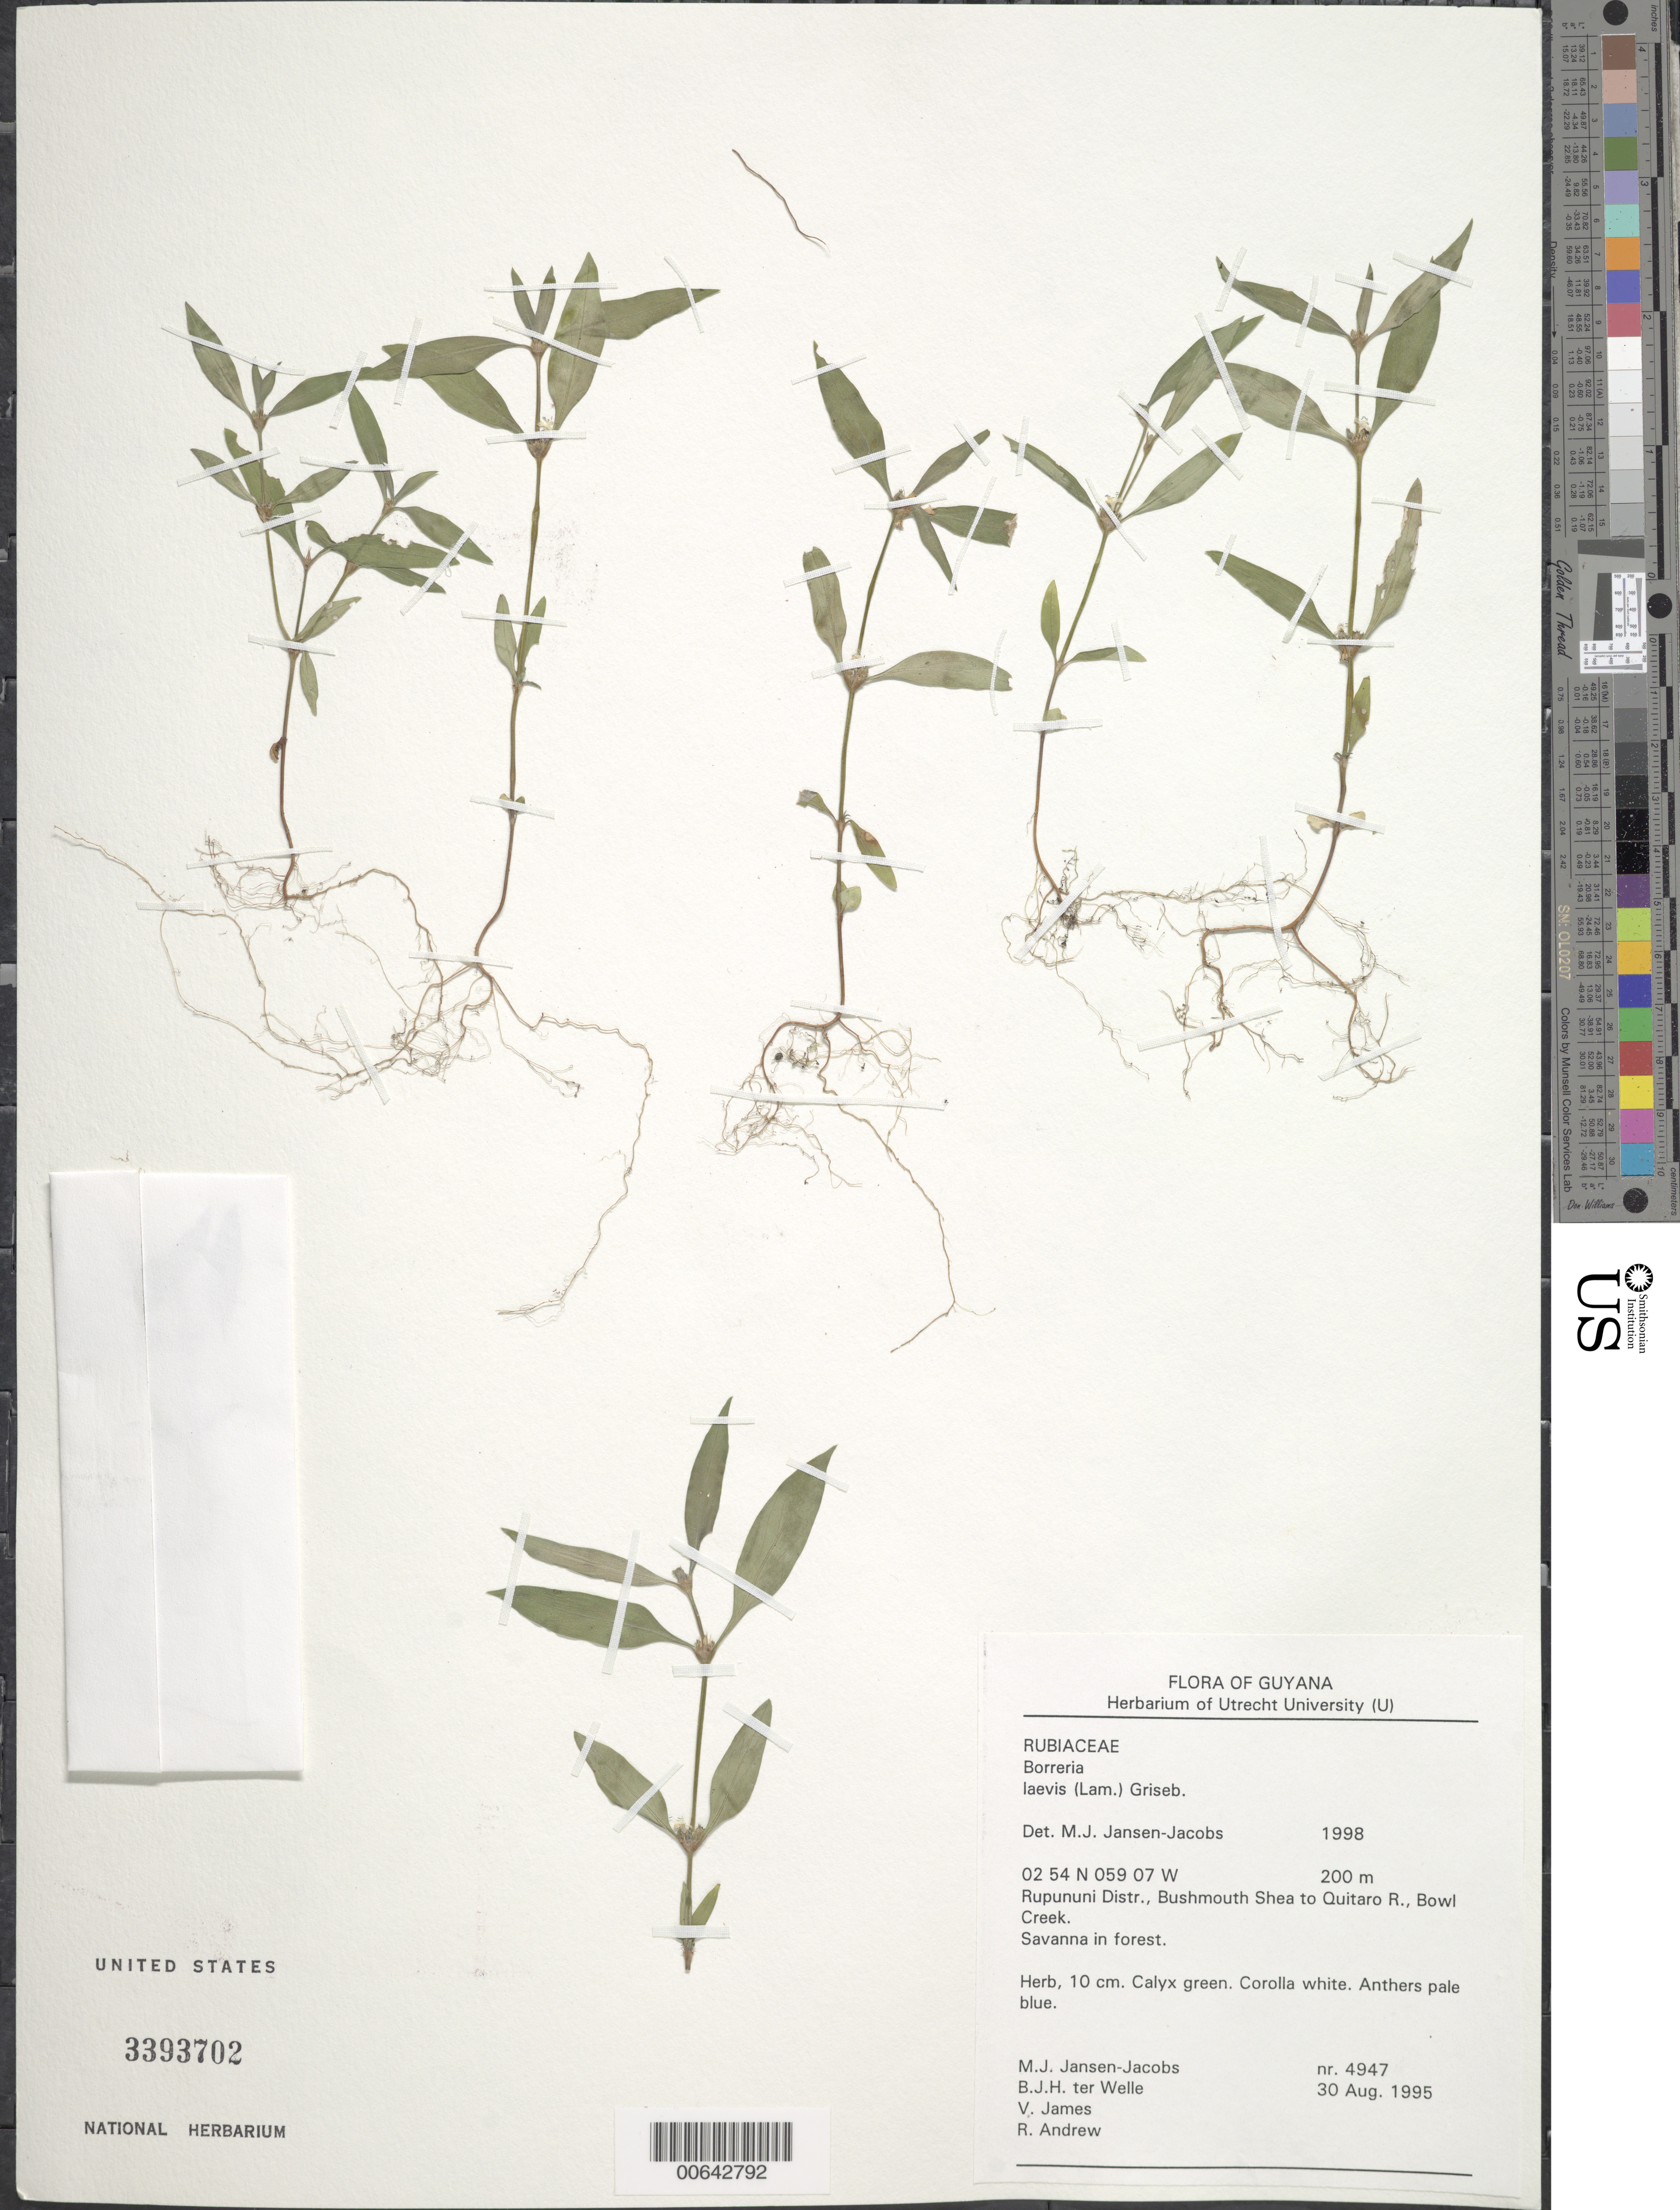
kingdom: Plantae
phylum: Tracheophyta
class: Magnoliopsida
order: Gentianales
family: Rubiaceae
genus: Borreria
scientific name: Borreria laevis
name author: (Lam.) Griseb.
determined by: Jansen-Jacobs, M. J., (U), Nationaal Herbarium Nederland, Utrecht University branch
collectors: M. J. Jansen-Jacobs, B. Welle, V. James & R. Andrew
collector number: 4947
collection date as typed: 30-Aug-95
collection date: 1995-08-30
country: Guyana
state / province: U. Takutu-U. Essequibo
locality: Bowl Creek, Bushmouth, Shea to Quitaro River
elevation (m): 200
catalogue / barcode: US 3393702